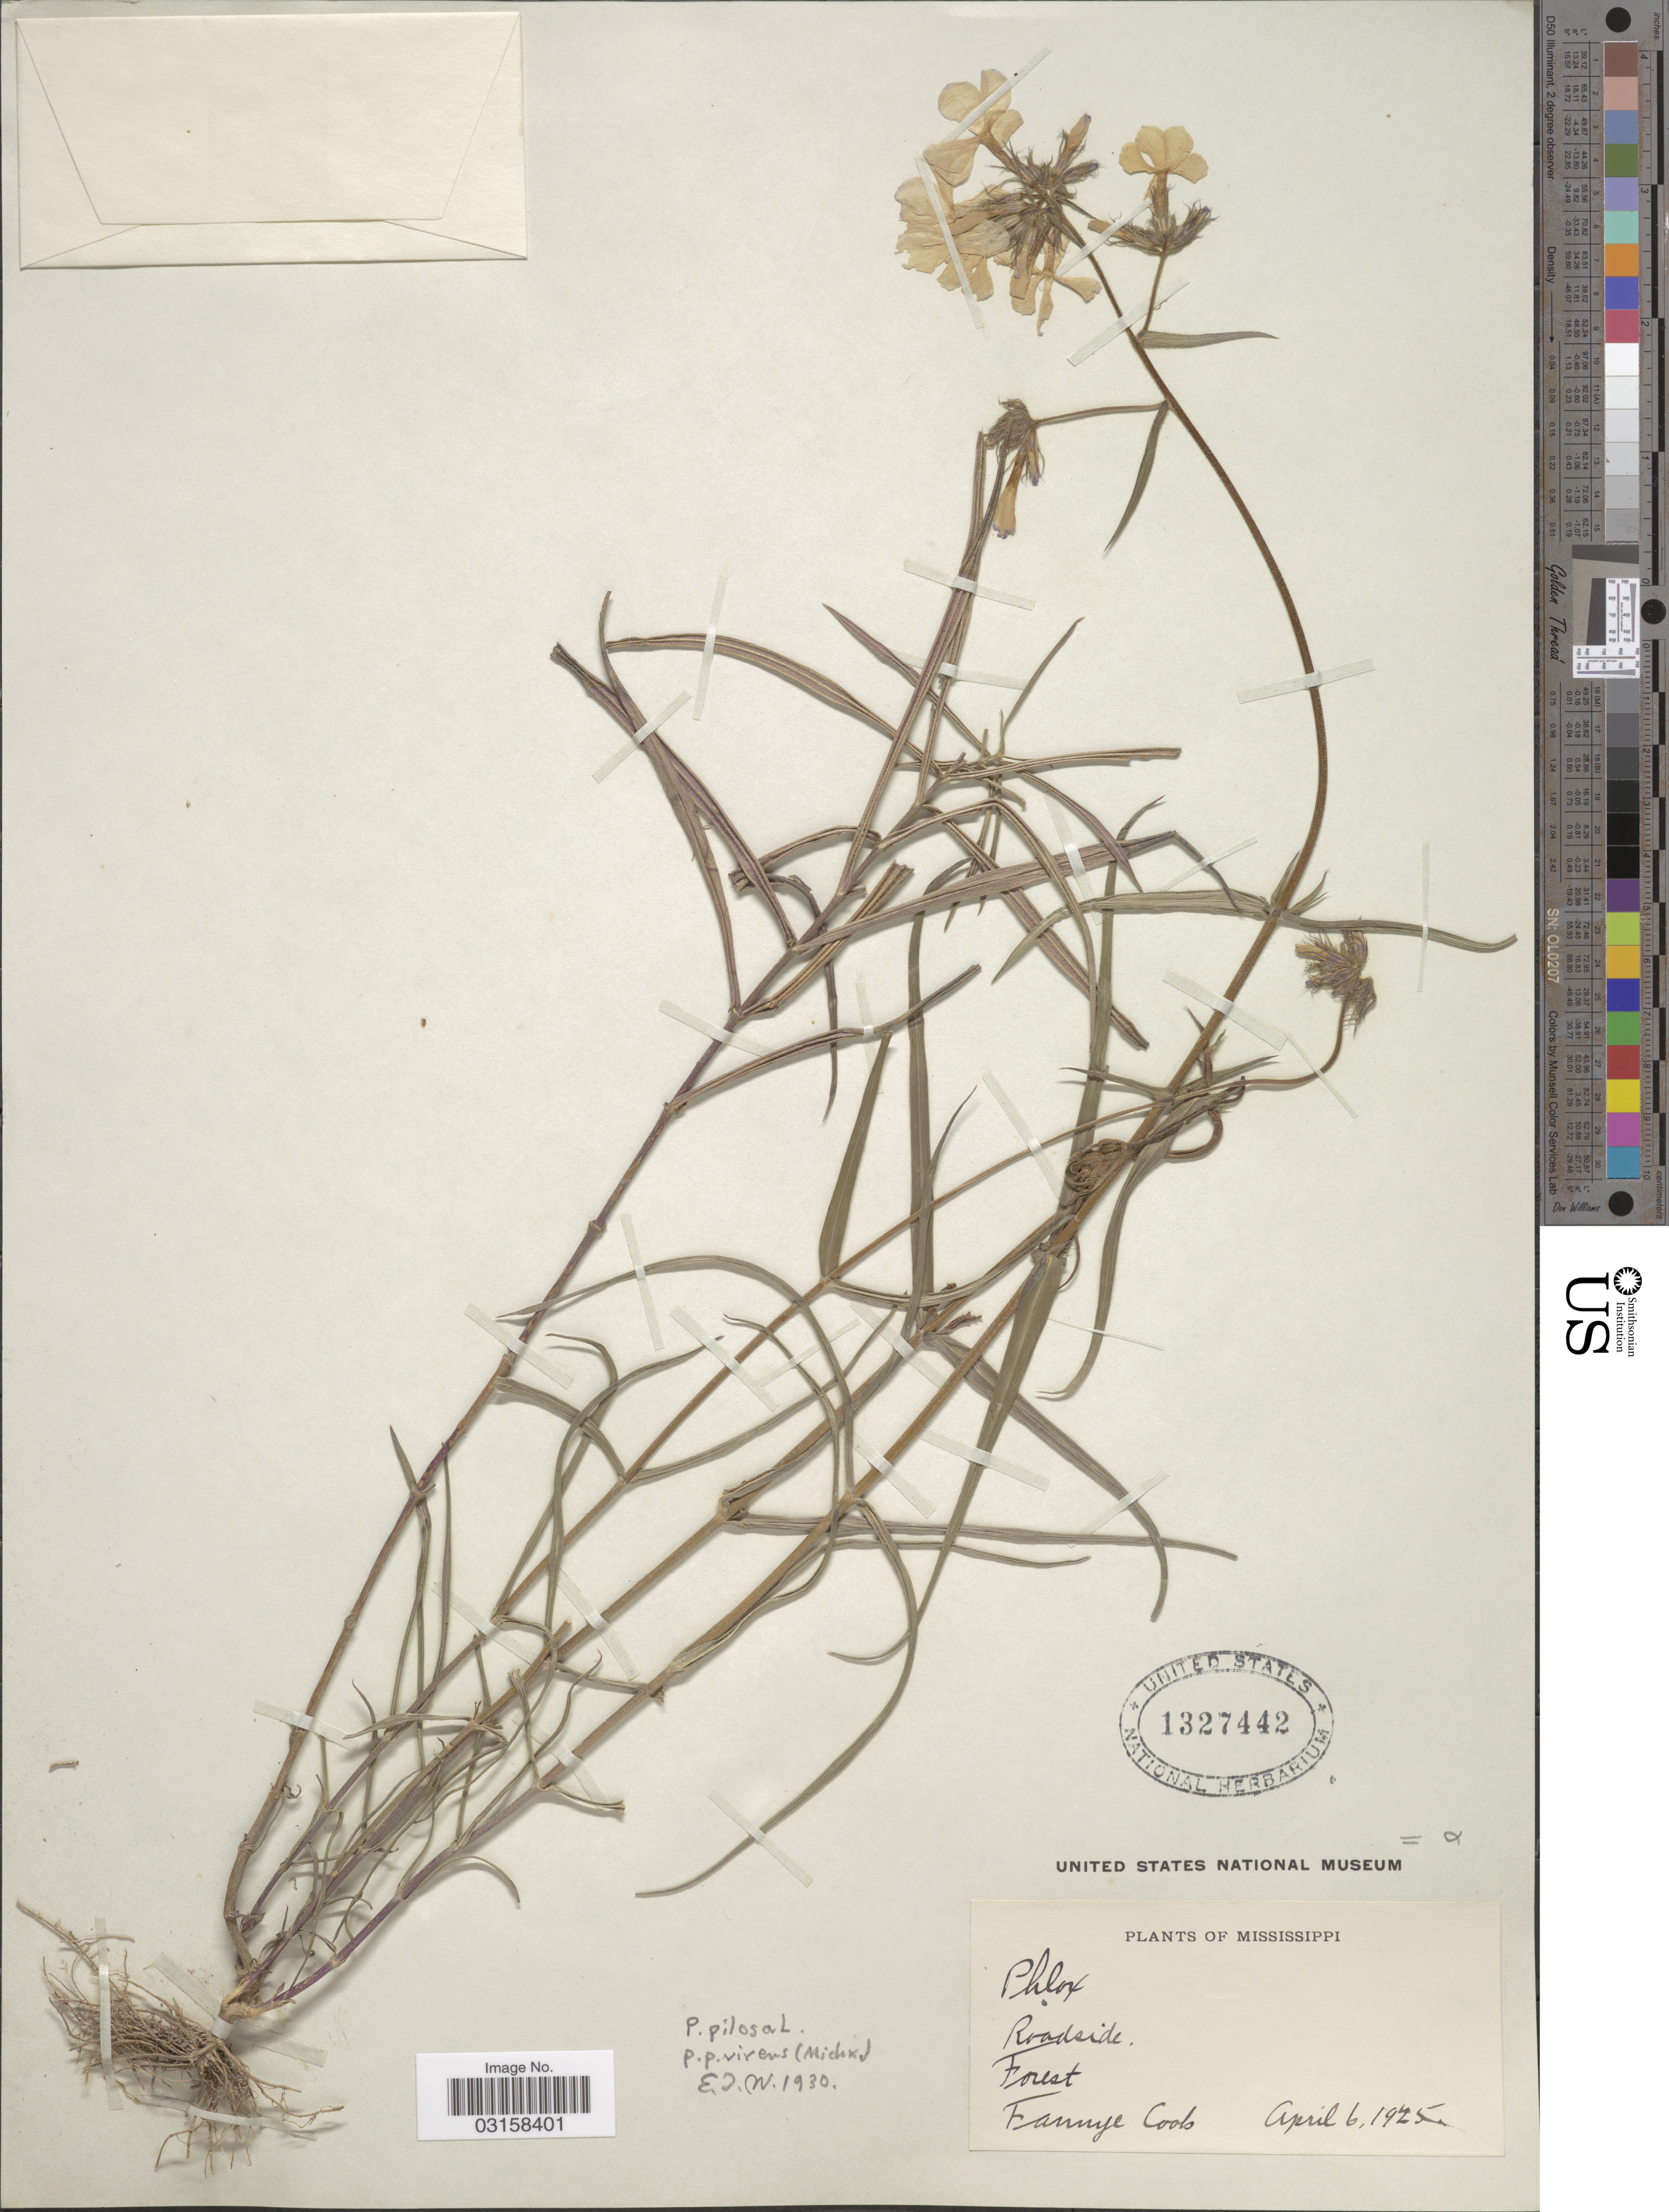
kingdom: Plantae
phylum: Tracheophyta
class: Magnoliopsida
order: Ericales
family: Polemoniaceae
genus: Phlox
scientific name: Phlox pilosa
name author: L.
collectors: F. Coob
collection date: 1925-04-06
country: United States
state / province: Mississippi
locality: Roadside. Forest.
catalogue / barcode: US 1327442